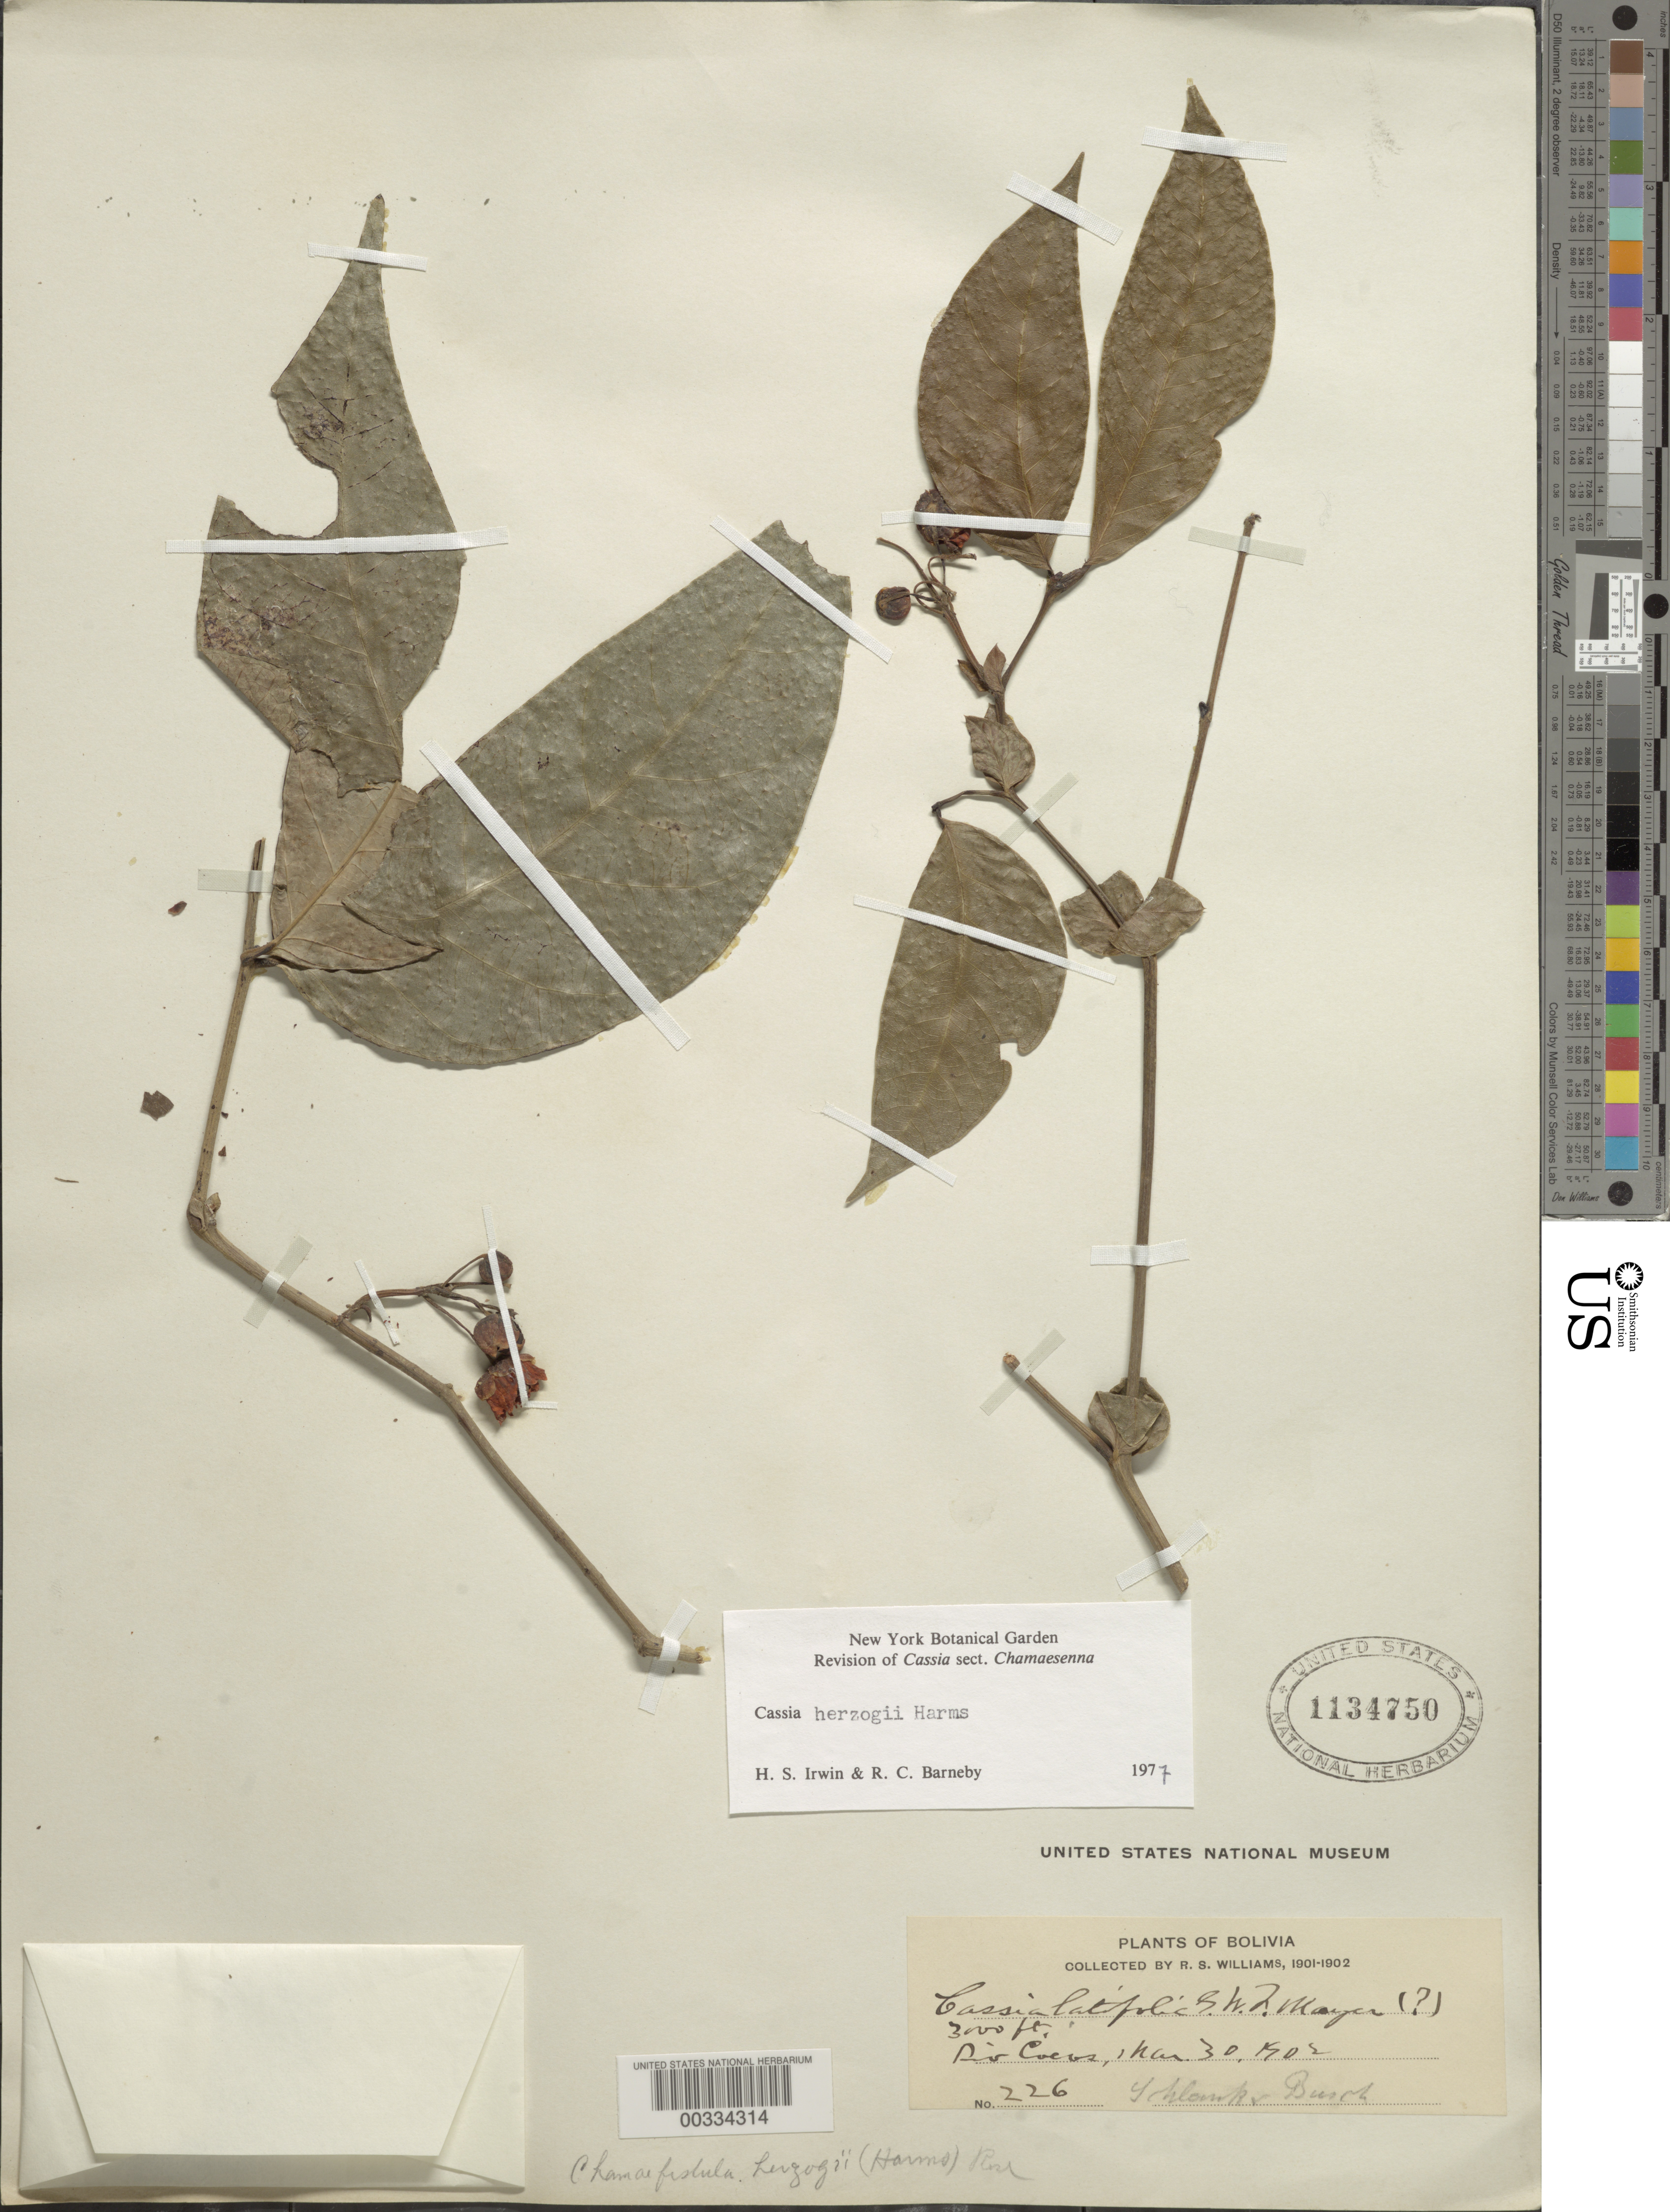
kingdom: Plantae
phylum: Tracheophyta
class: Magnoliopsida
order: Fabales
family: Fabaceae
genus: Senna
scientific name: Senna herzogii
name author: (Harms) H.S. Irwin & Barneby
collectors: R. S. Williams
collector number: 226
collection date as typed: Mar. 30, 1902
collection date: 1902-03-30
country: Bolivia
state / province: La Paz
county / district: Franz Tamayo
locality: Rio Cocos (along trail from San Juan to San Rafael)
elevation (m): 914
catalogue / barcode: US 1134750